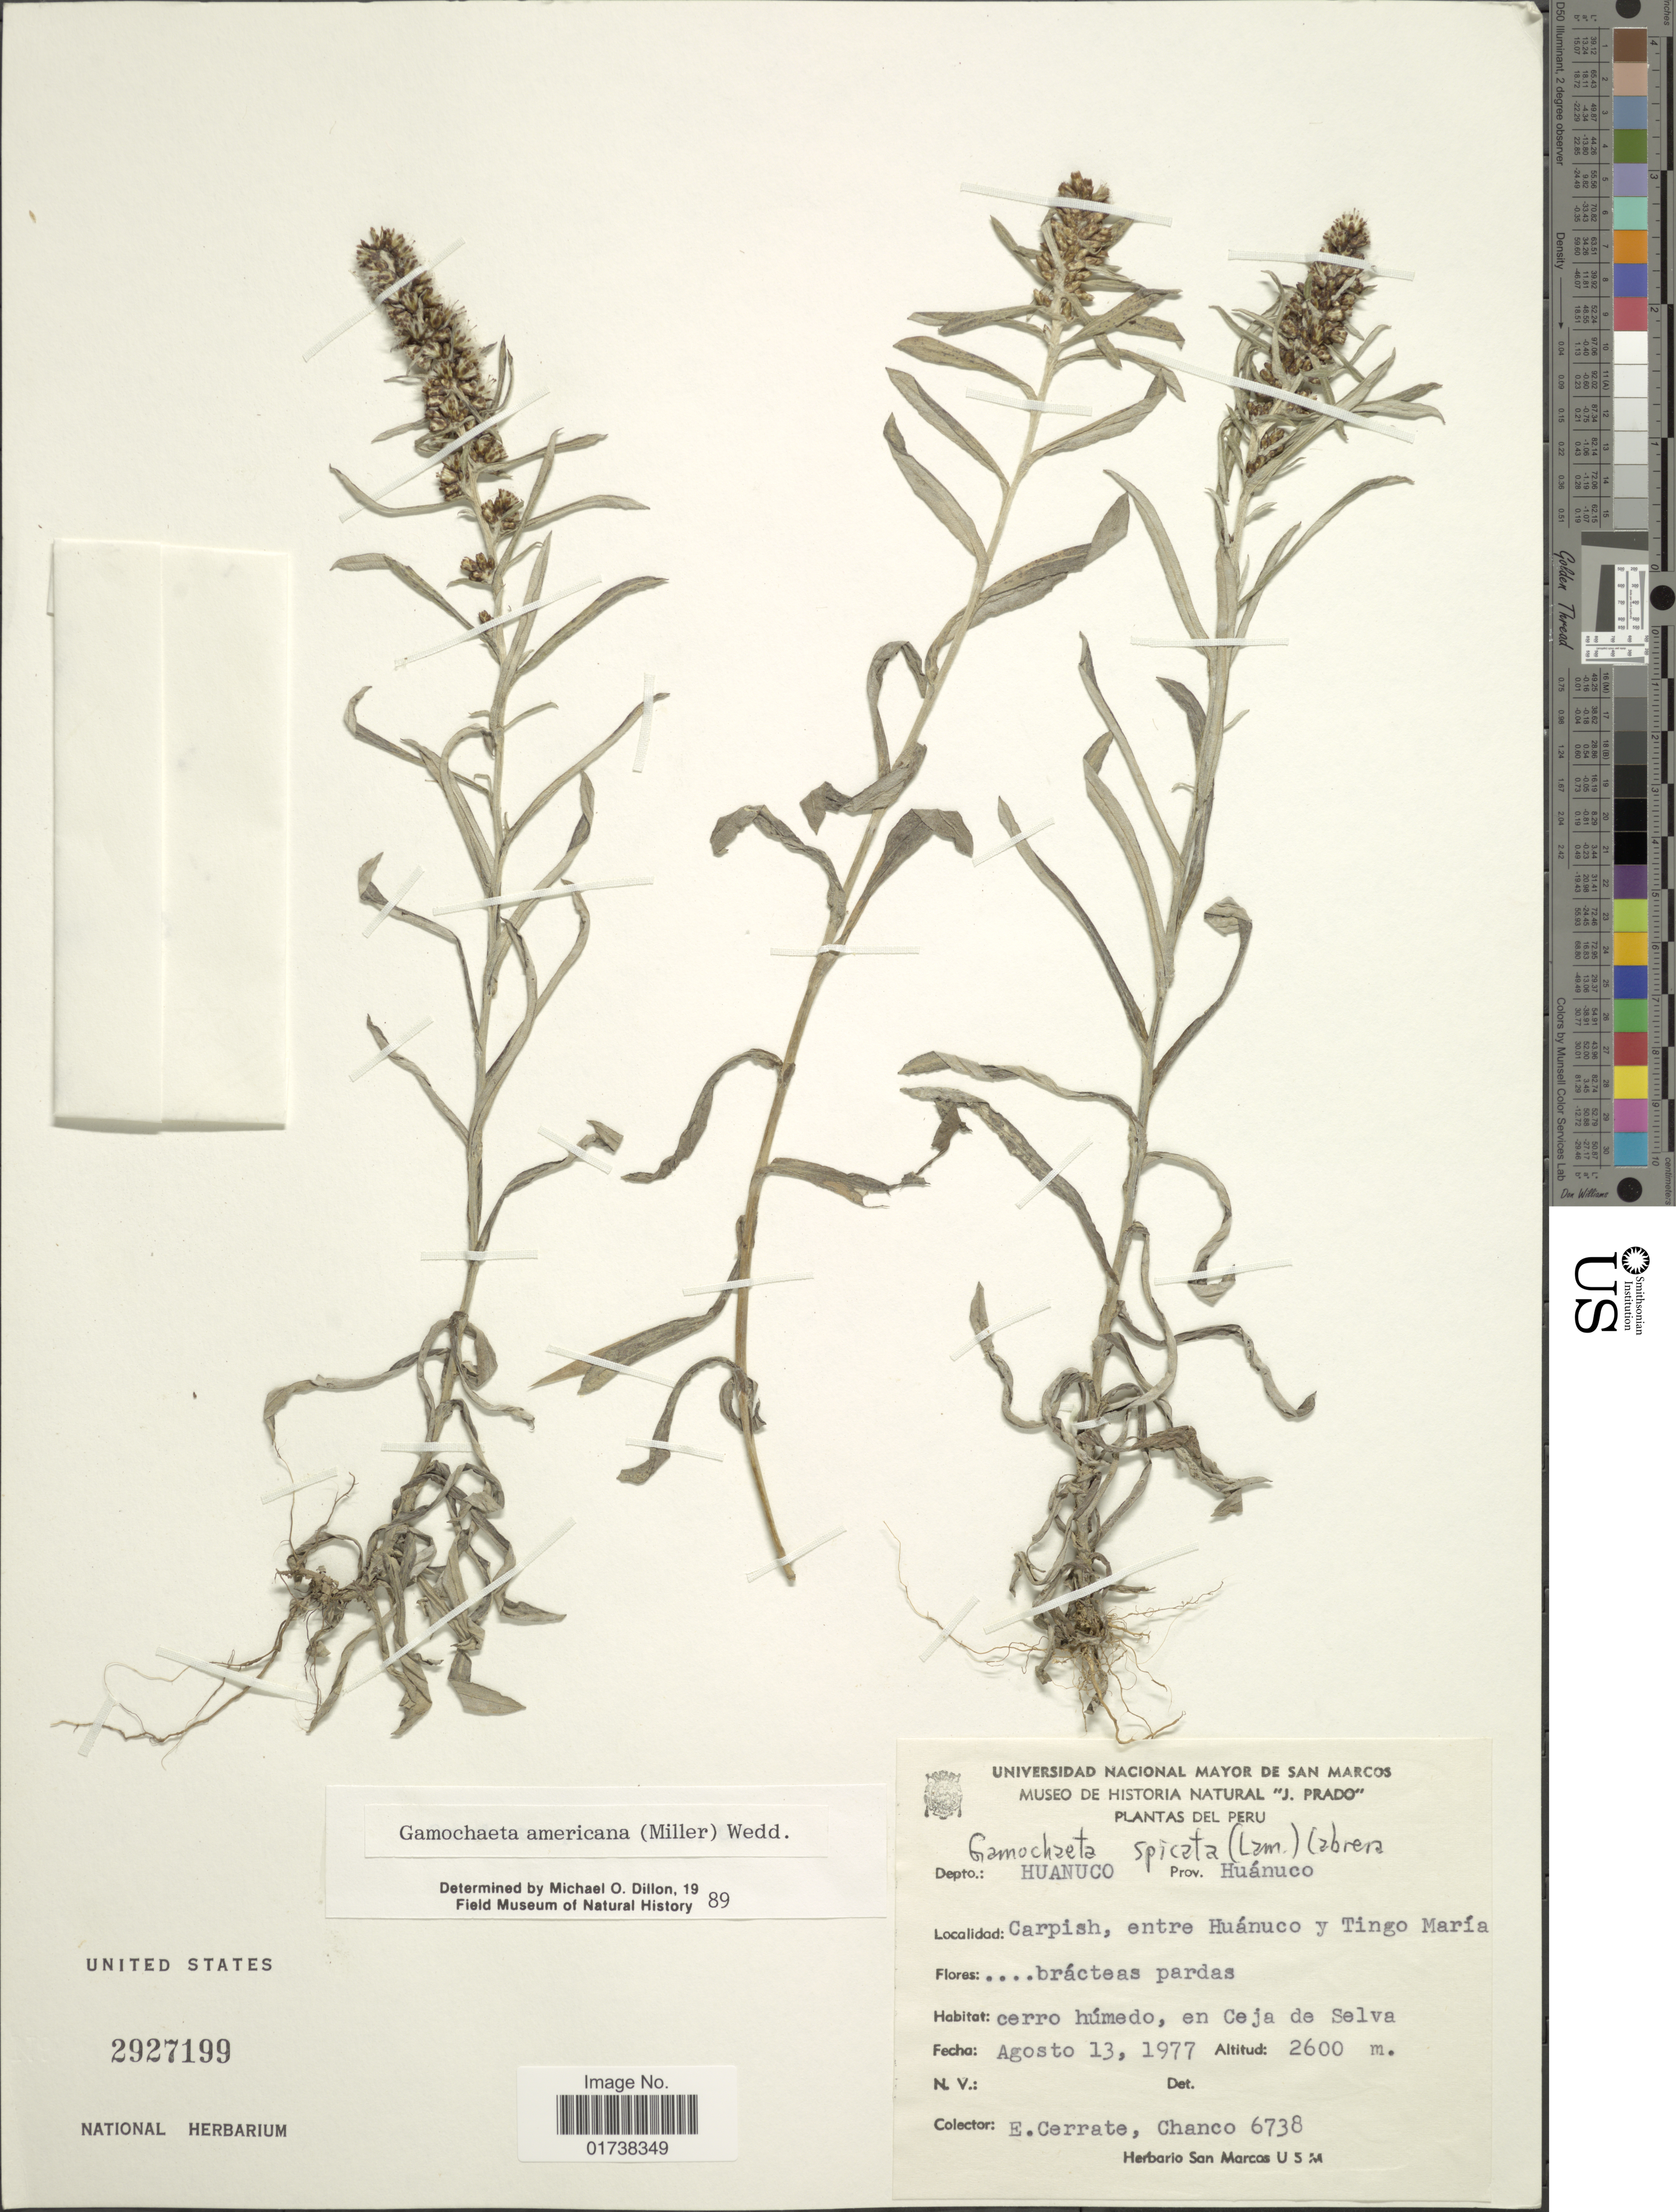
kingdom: Plantae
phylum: Tracheophyta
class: Magnoliopsida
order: Asterales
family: Asteraceae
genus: Gamochaeta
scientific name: Gamochaeta americana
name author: (Mill.) Wedd.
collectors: E. Cerrate & -. Chanco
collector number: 6738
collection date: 1977-08-13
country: Peru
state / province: Huánuco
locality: Depto. Huanuco, Prov. Huanuco, Carpish, entre Huanuco y Tingo Maria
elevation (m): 2600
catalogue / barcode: US 2927199